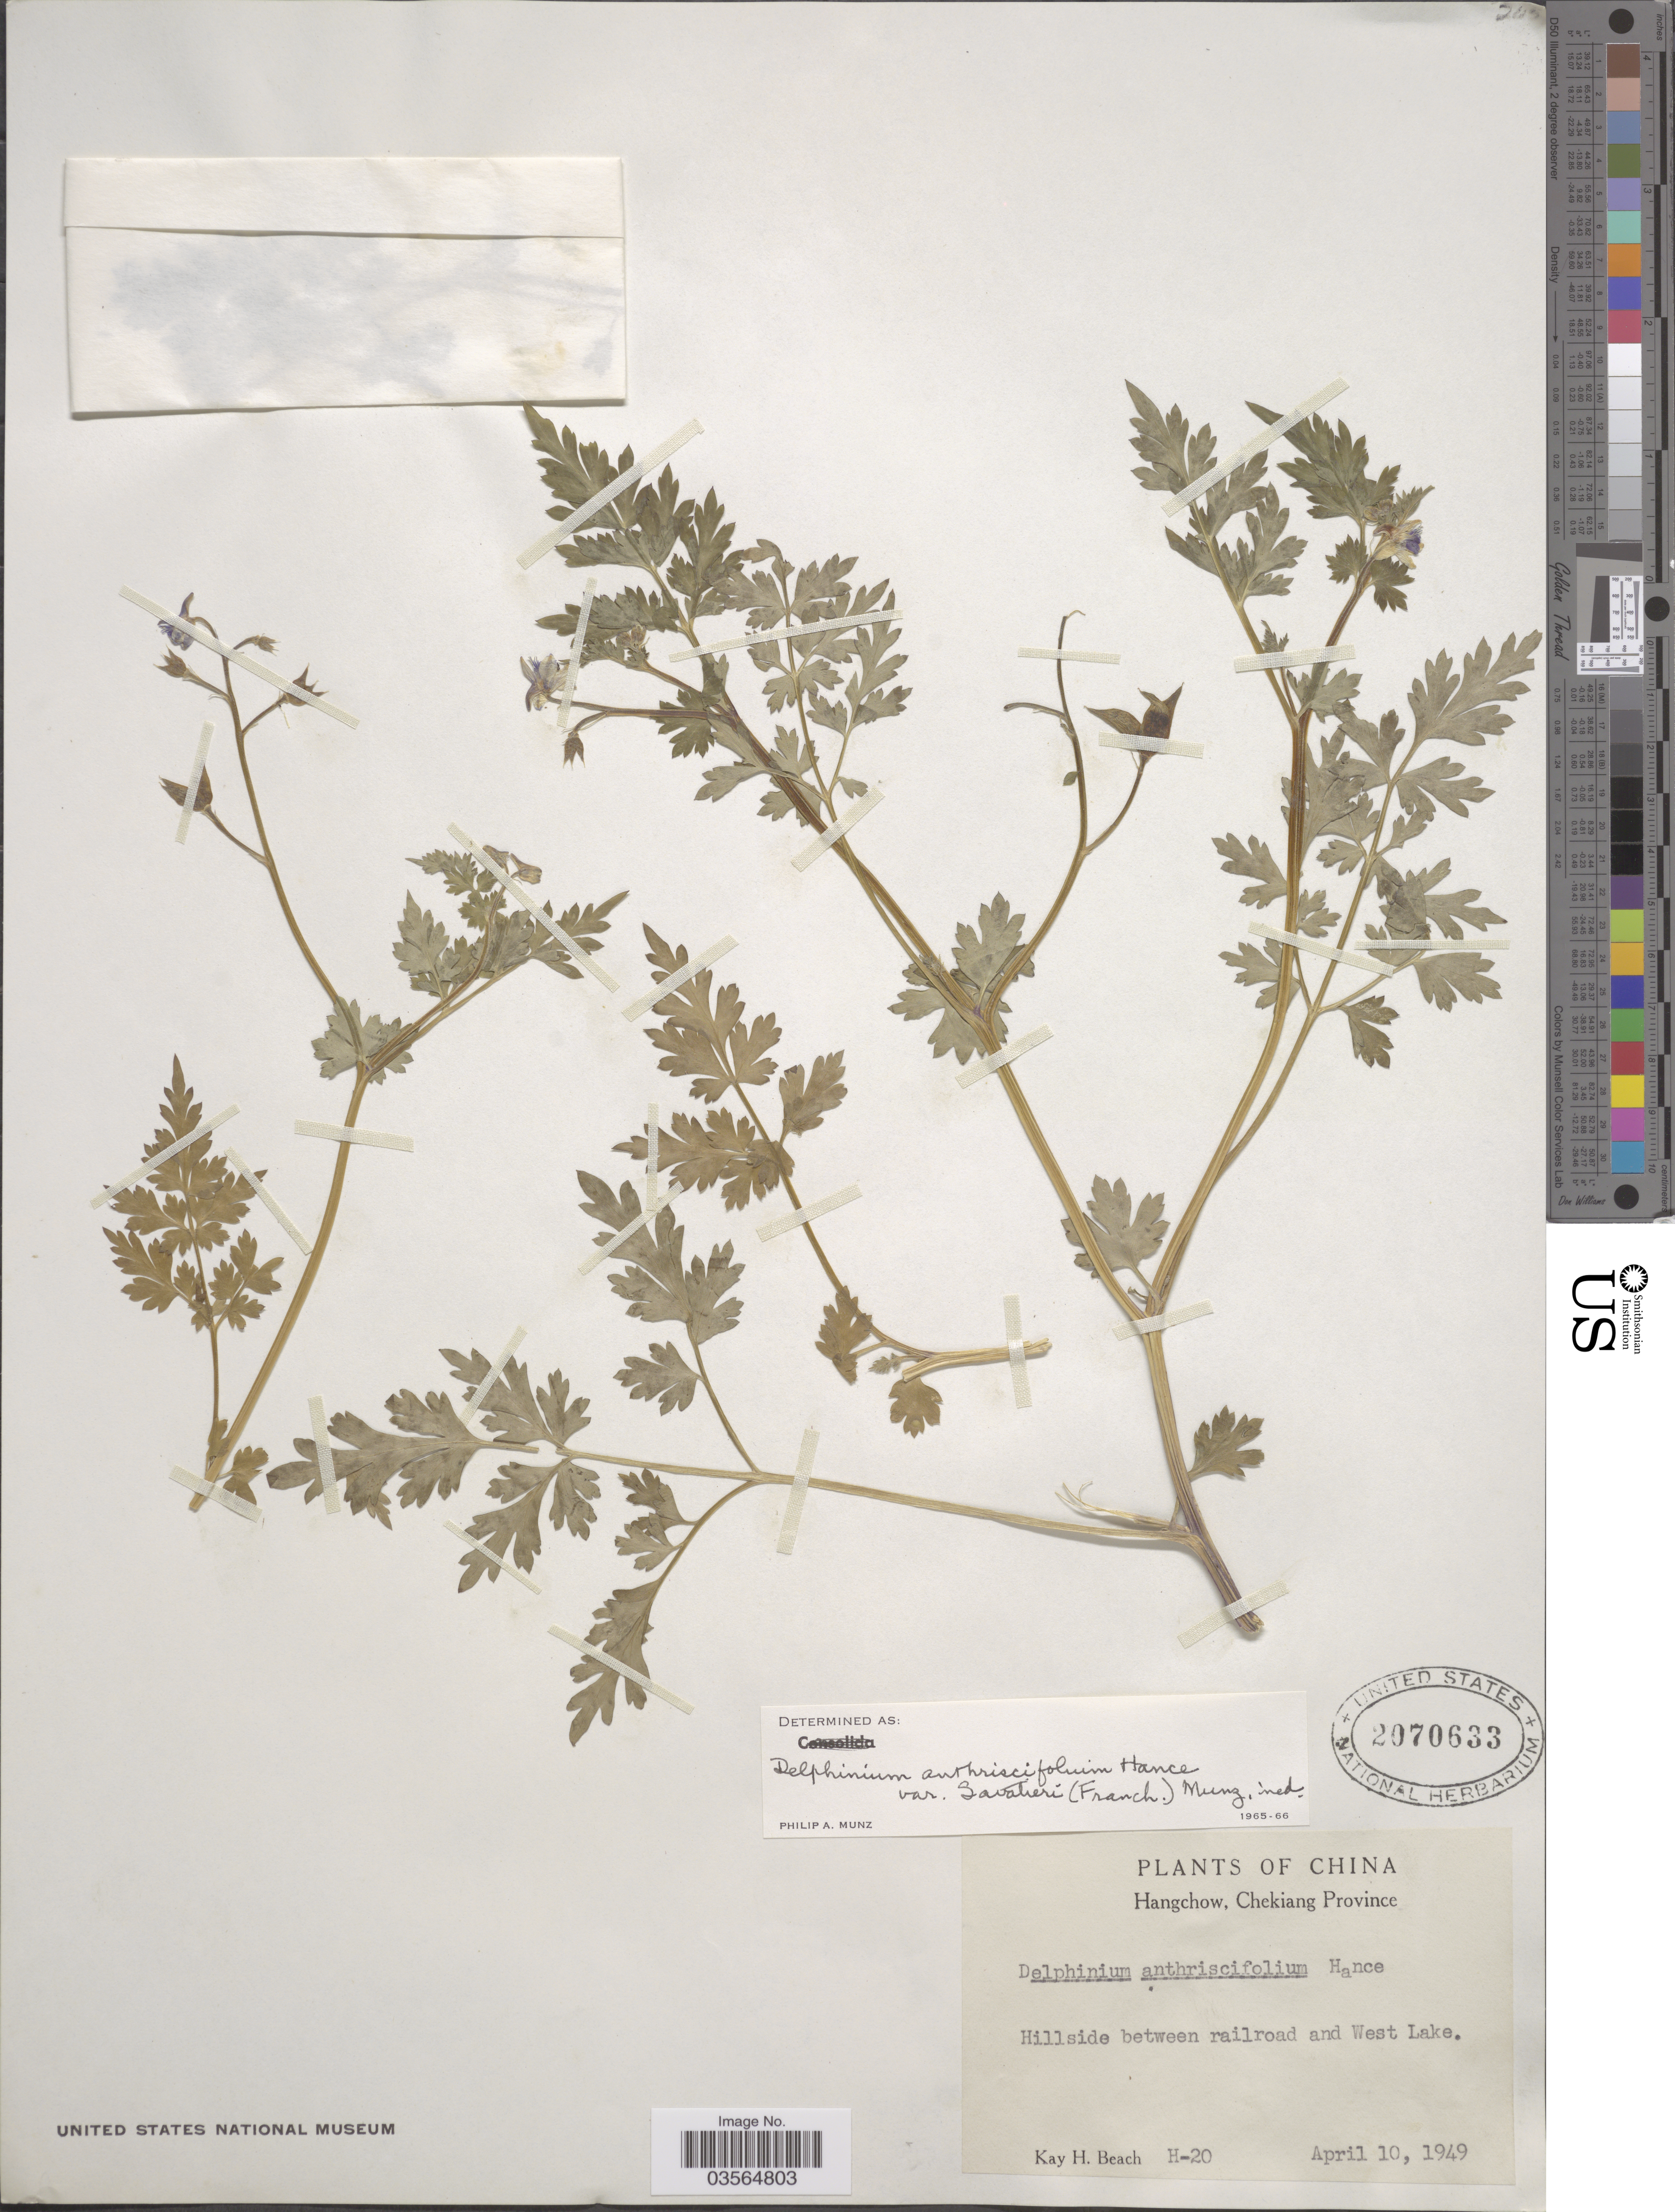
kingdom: Plantae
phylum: Tracheophyta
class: Magnoliopsida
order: Ranunculales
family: Ranunculaceae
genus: Delphinium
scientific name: Delphinium anthriscifolium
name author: Hance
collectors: K. H. Beach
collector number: H-20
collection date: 1949-04-10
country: China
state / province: Zhejiang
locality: Hangchow, Chekiang Province. Hillside between railroad and West Lake.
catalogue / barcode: US 2070633